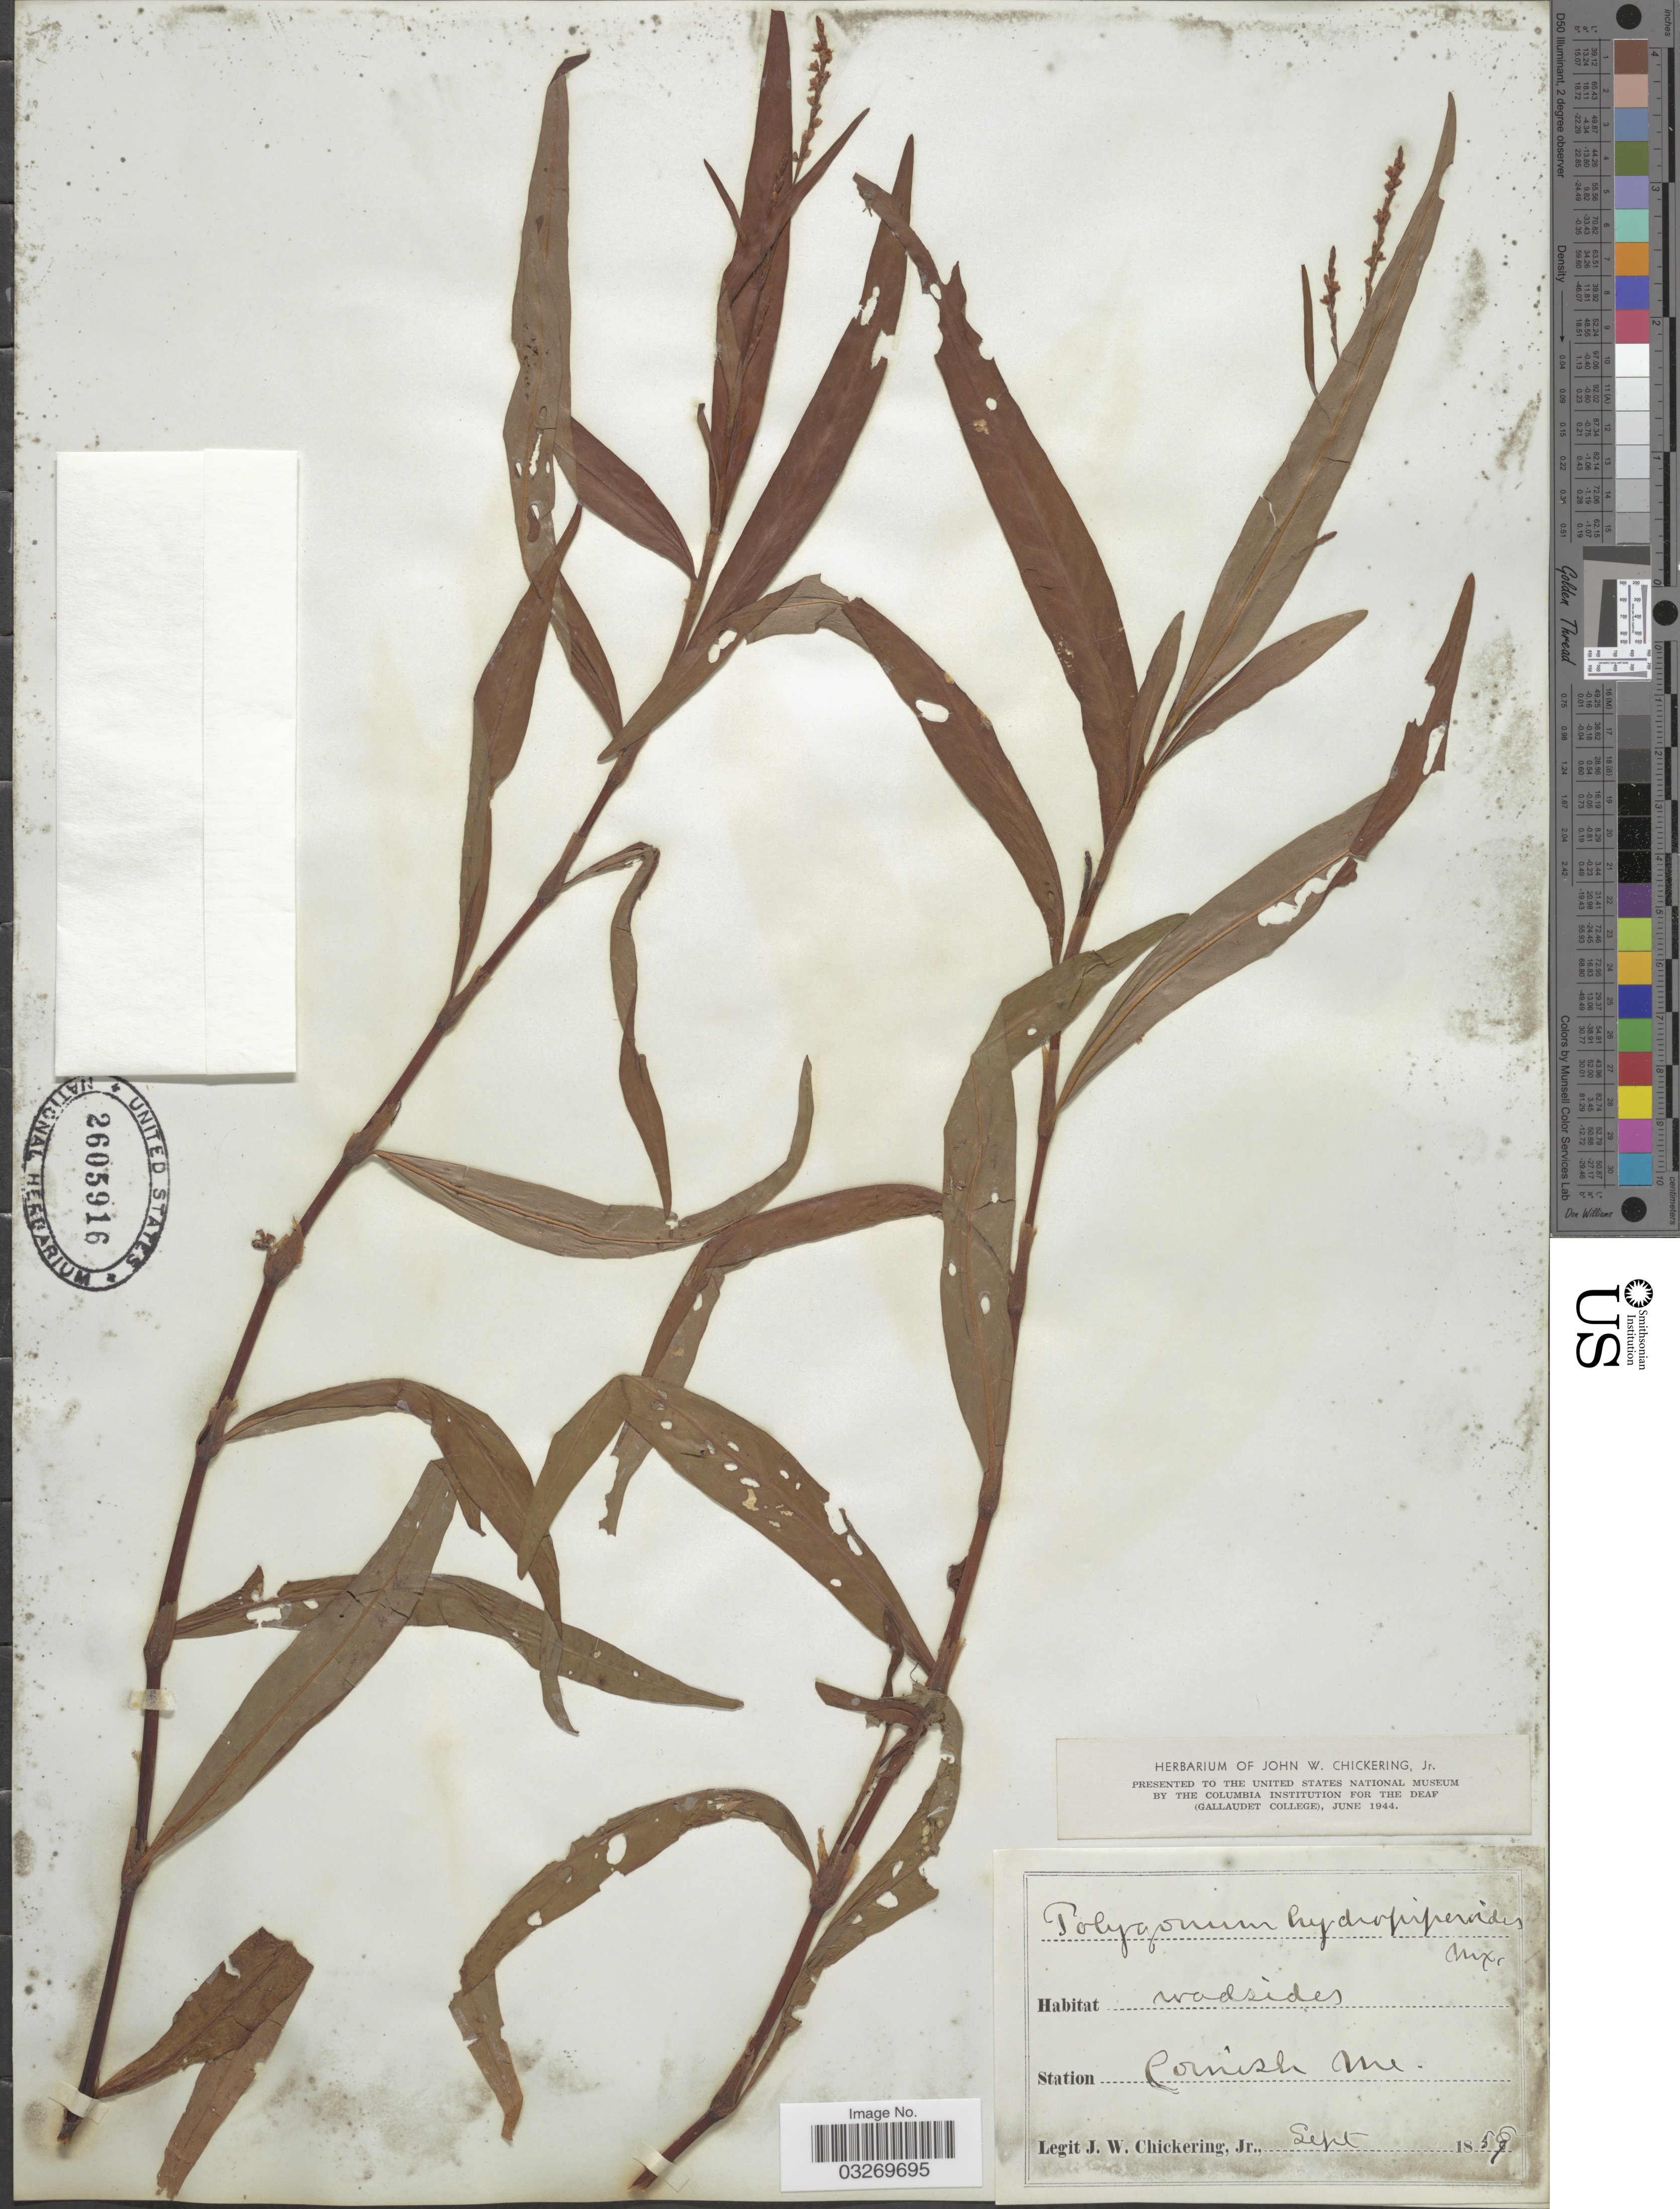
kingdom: Plantae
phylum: Tracheophyta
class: Magnoliopsida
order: Caryophyllales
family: Polygonaceae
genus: Persicaria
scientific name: Persicaria hydropiperoides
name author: (Michx.) Small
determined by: Atha, D. E.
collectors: J. W. Chickering Jr.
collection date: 1859-09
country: United States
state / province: Maine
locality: Cornish.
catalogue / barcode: US 2605916